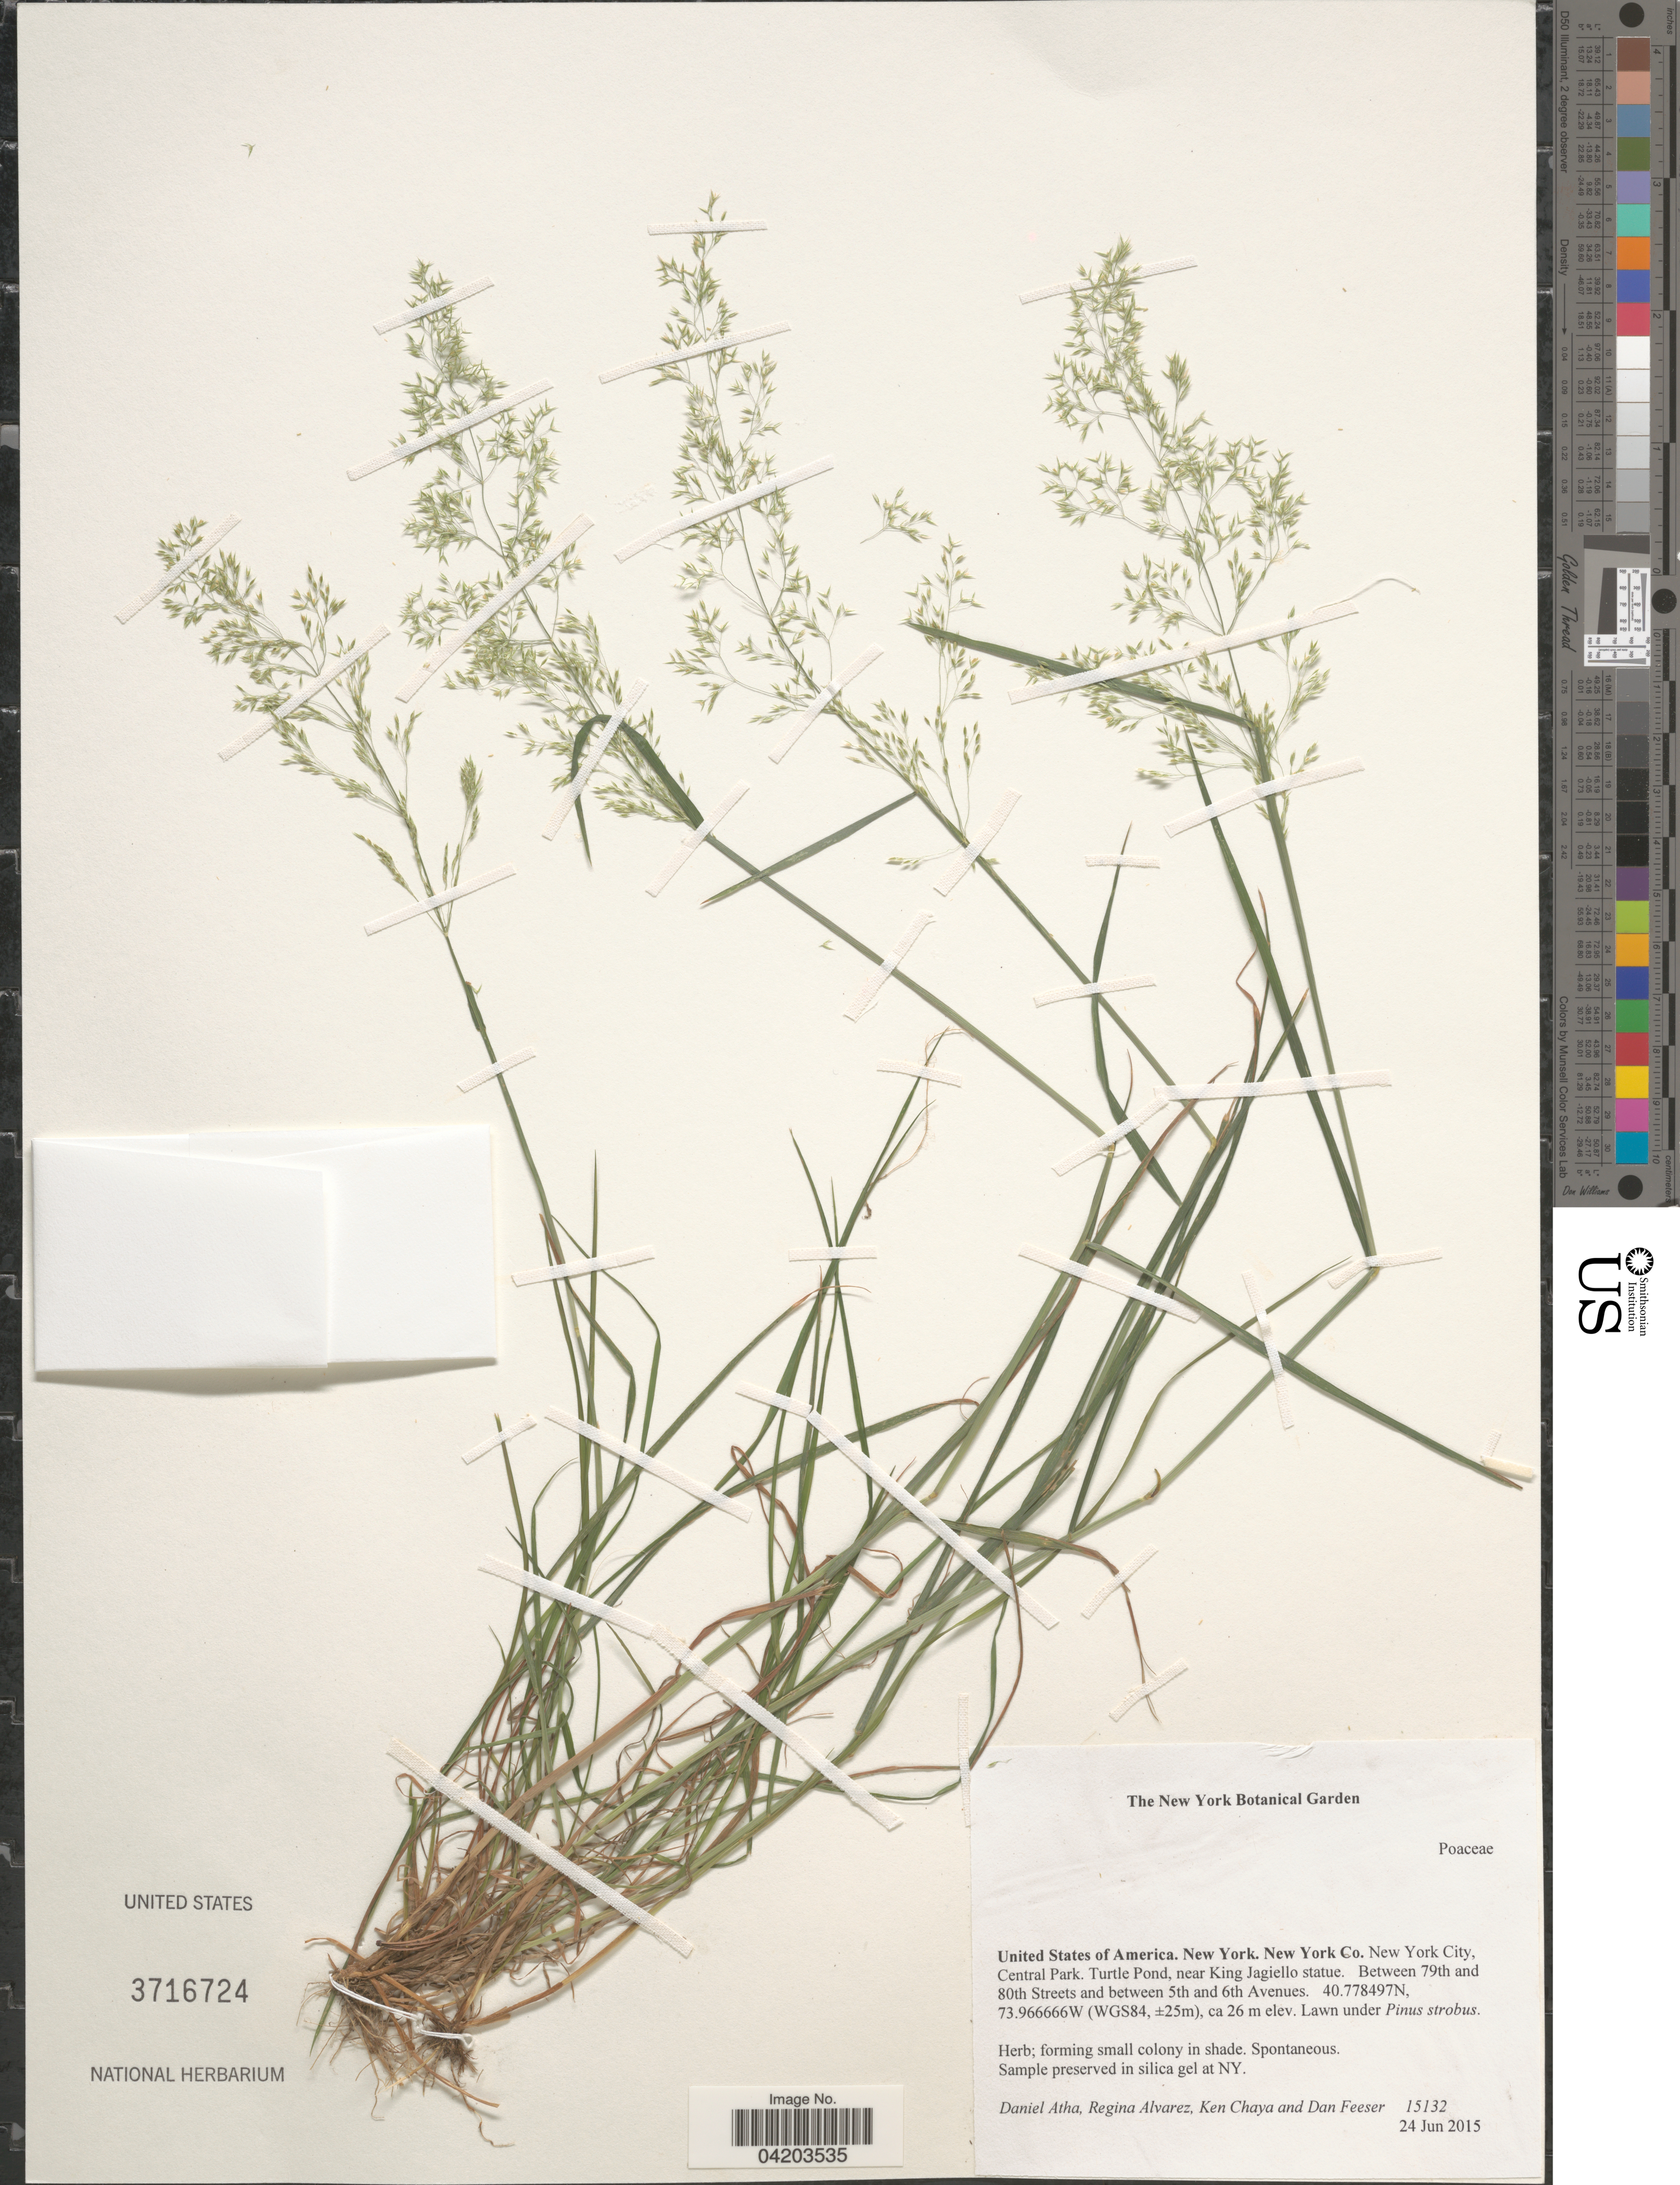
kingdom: Plantae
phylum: Tracheophyta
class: Liliopsida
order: Poales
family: Poaceae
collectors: D. Atha, R. Álvarez, K. Chaya & D. Feeser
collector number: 15132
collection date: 2015-06-24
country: United States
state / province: New York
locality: New York Co. New York City, Central Park. Turtle Pond, near King Jagiello statue. Between 79th and 80th Streets and between 5th and 6th Avenues. (WGS84, ±25m).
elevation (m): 26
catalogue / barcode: US 3716724